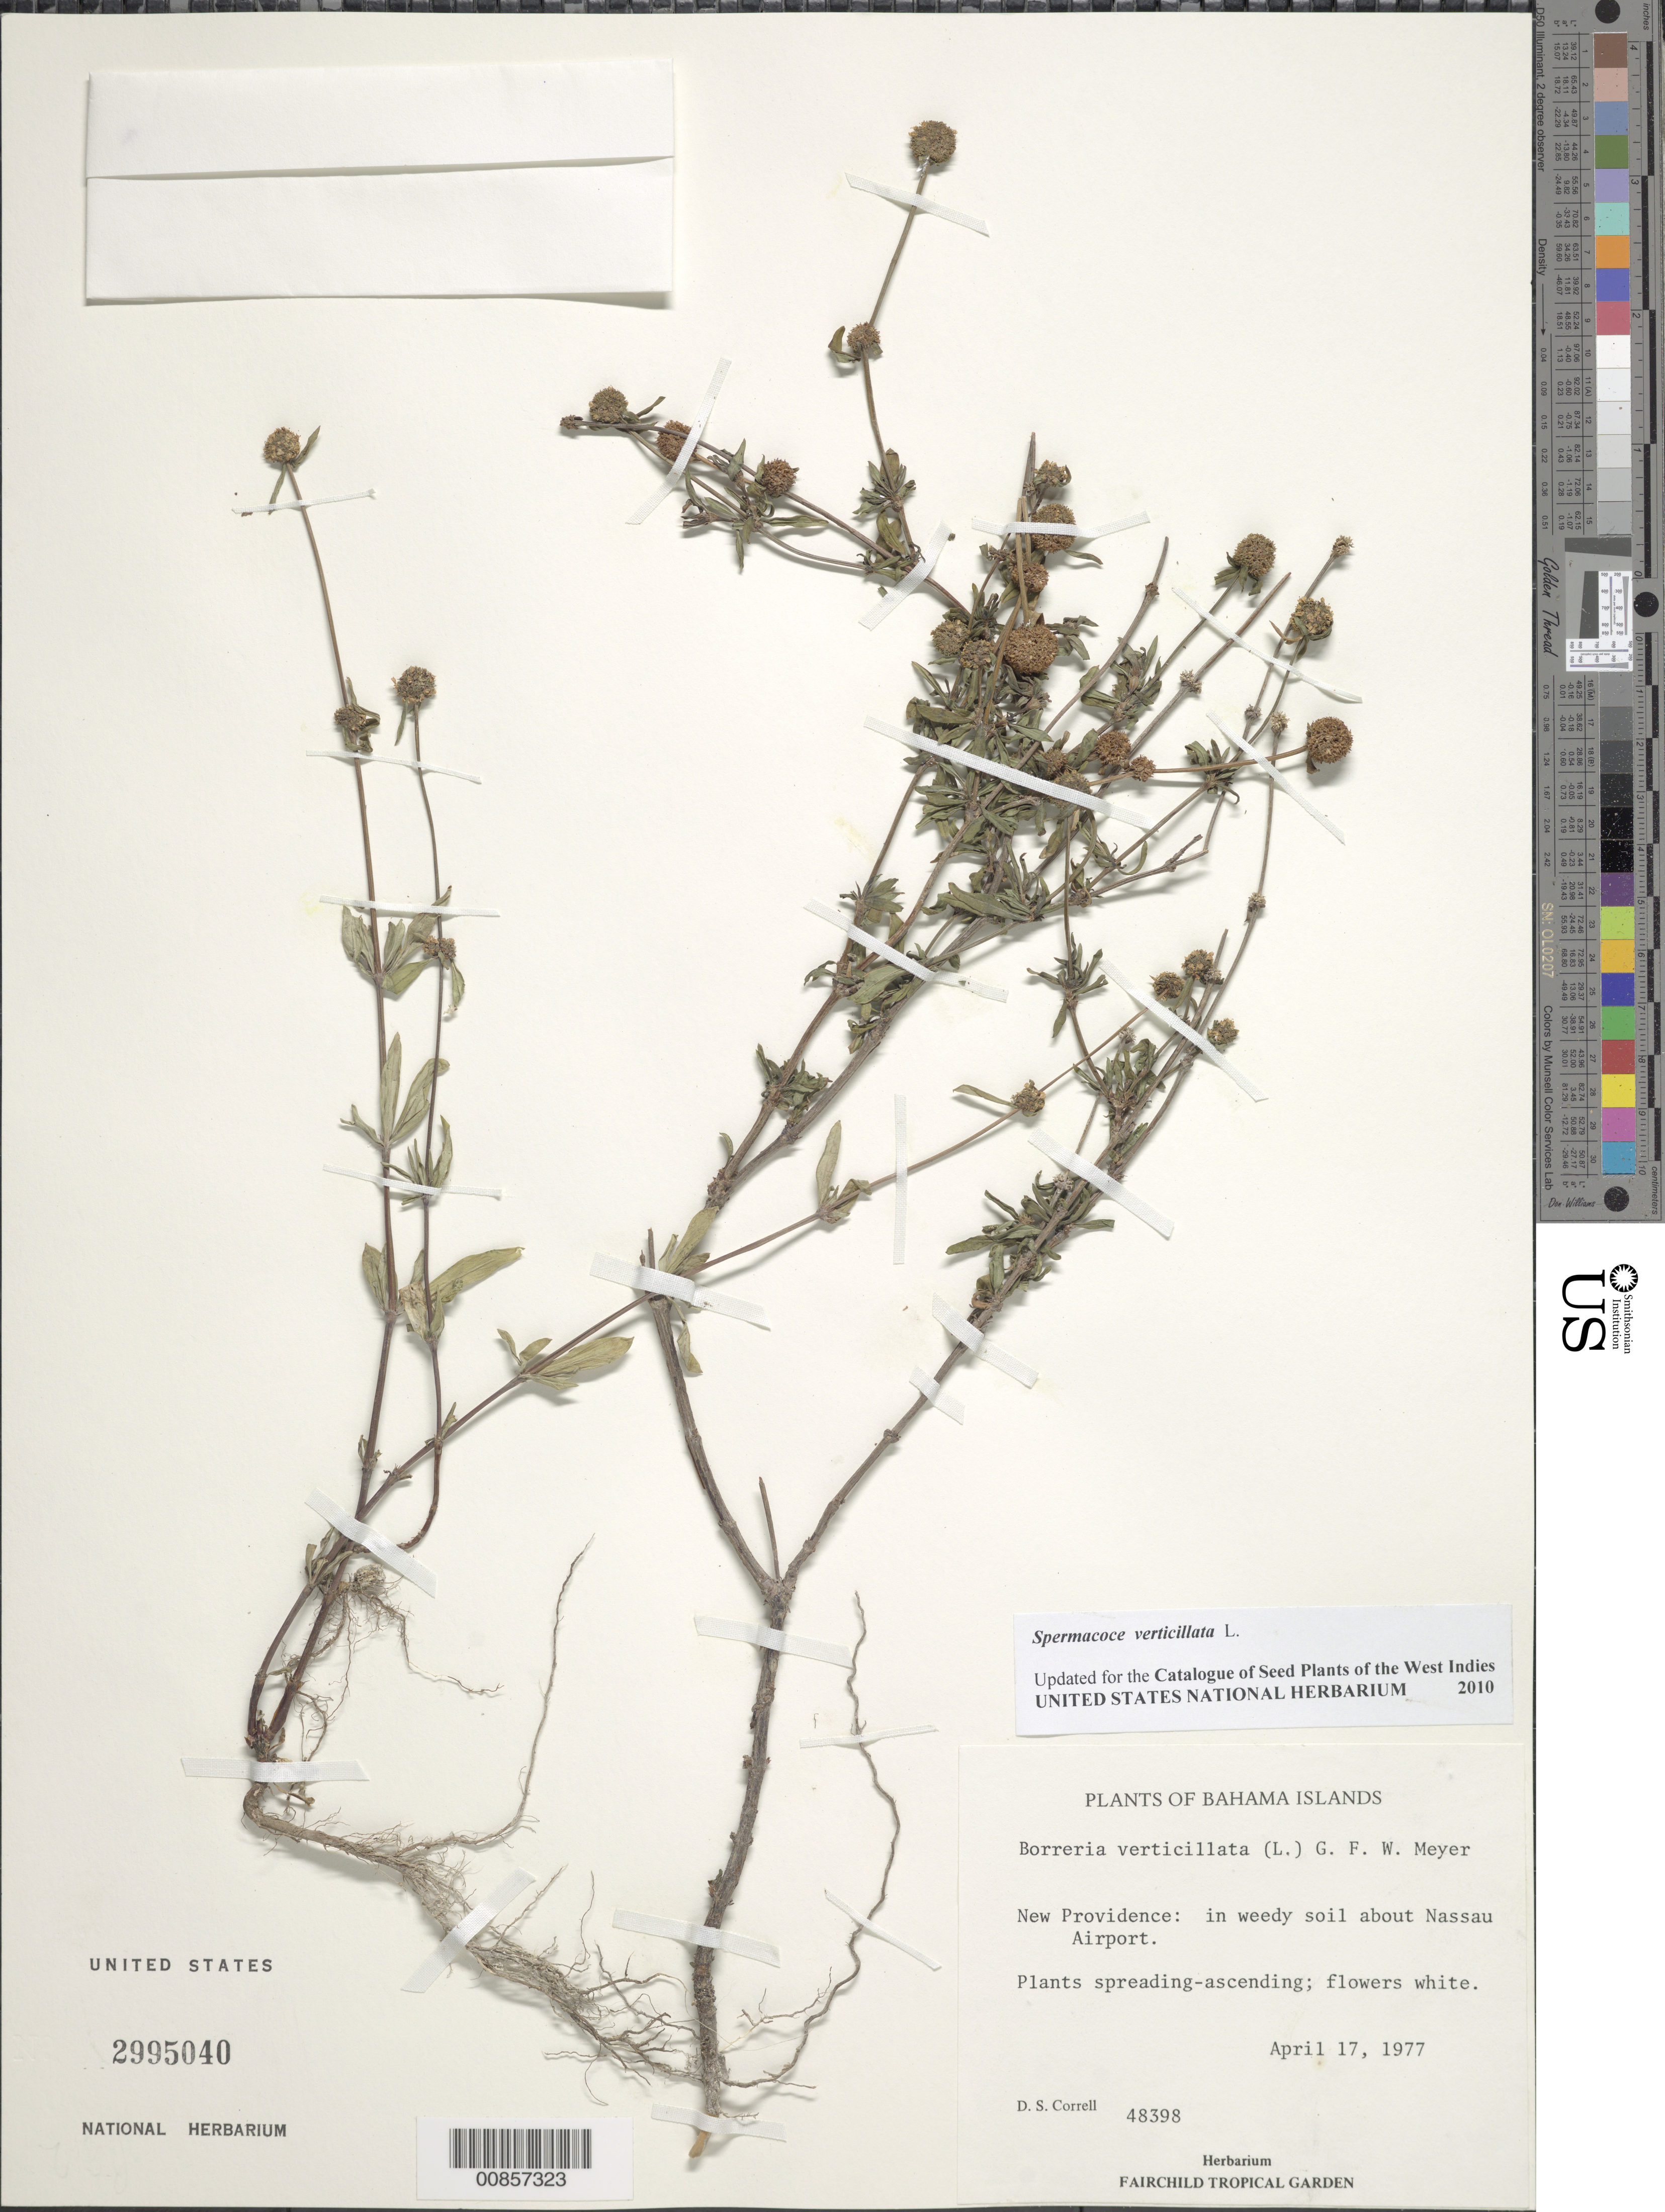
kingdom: Plantae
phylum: Tracheophyta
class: Magnoliopsida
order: Gentianales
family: Rubiaceae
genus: Spermacoce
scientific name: Spermacoce verticillata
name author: L.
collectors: D. S. Correll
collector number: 48398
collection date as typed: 17 Apr 1977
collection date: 1977-04-17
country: Bahamas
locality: New Providence: About Nassau Airport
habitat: In weedy soil around airport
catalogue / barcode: US 2995040